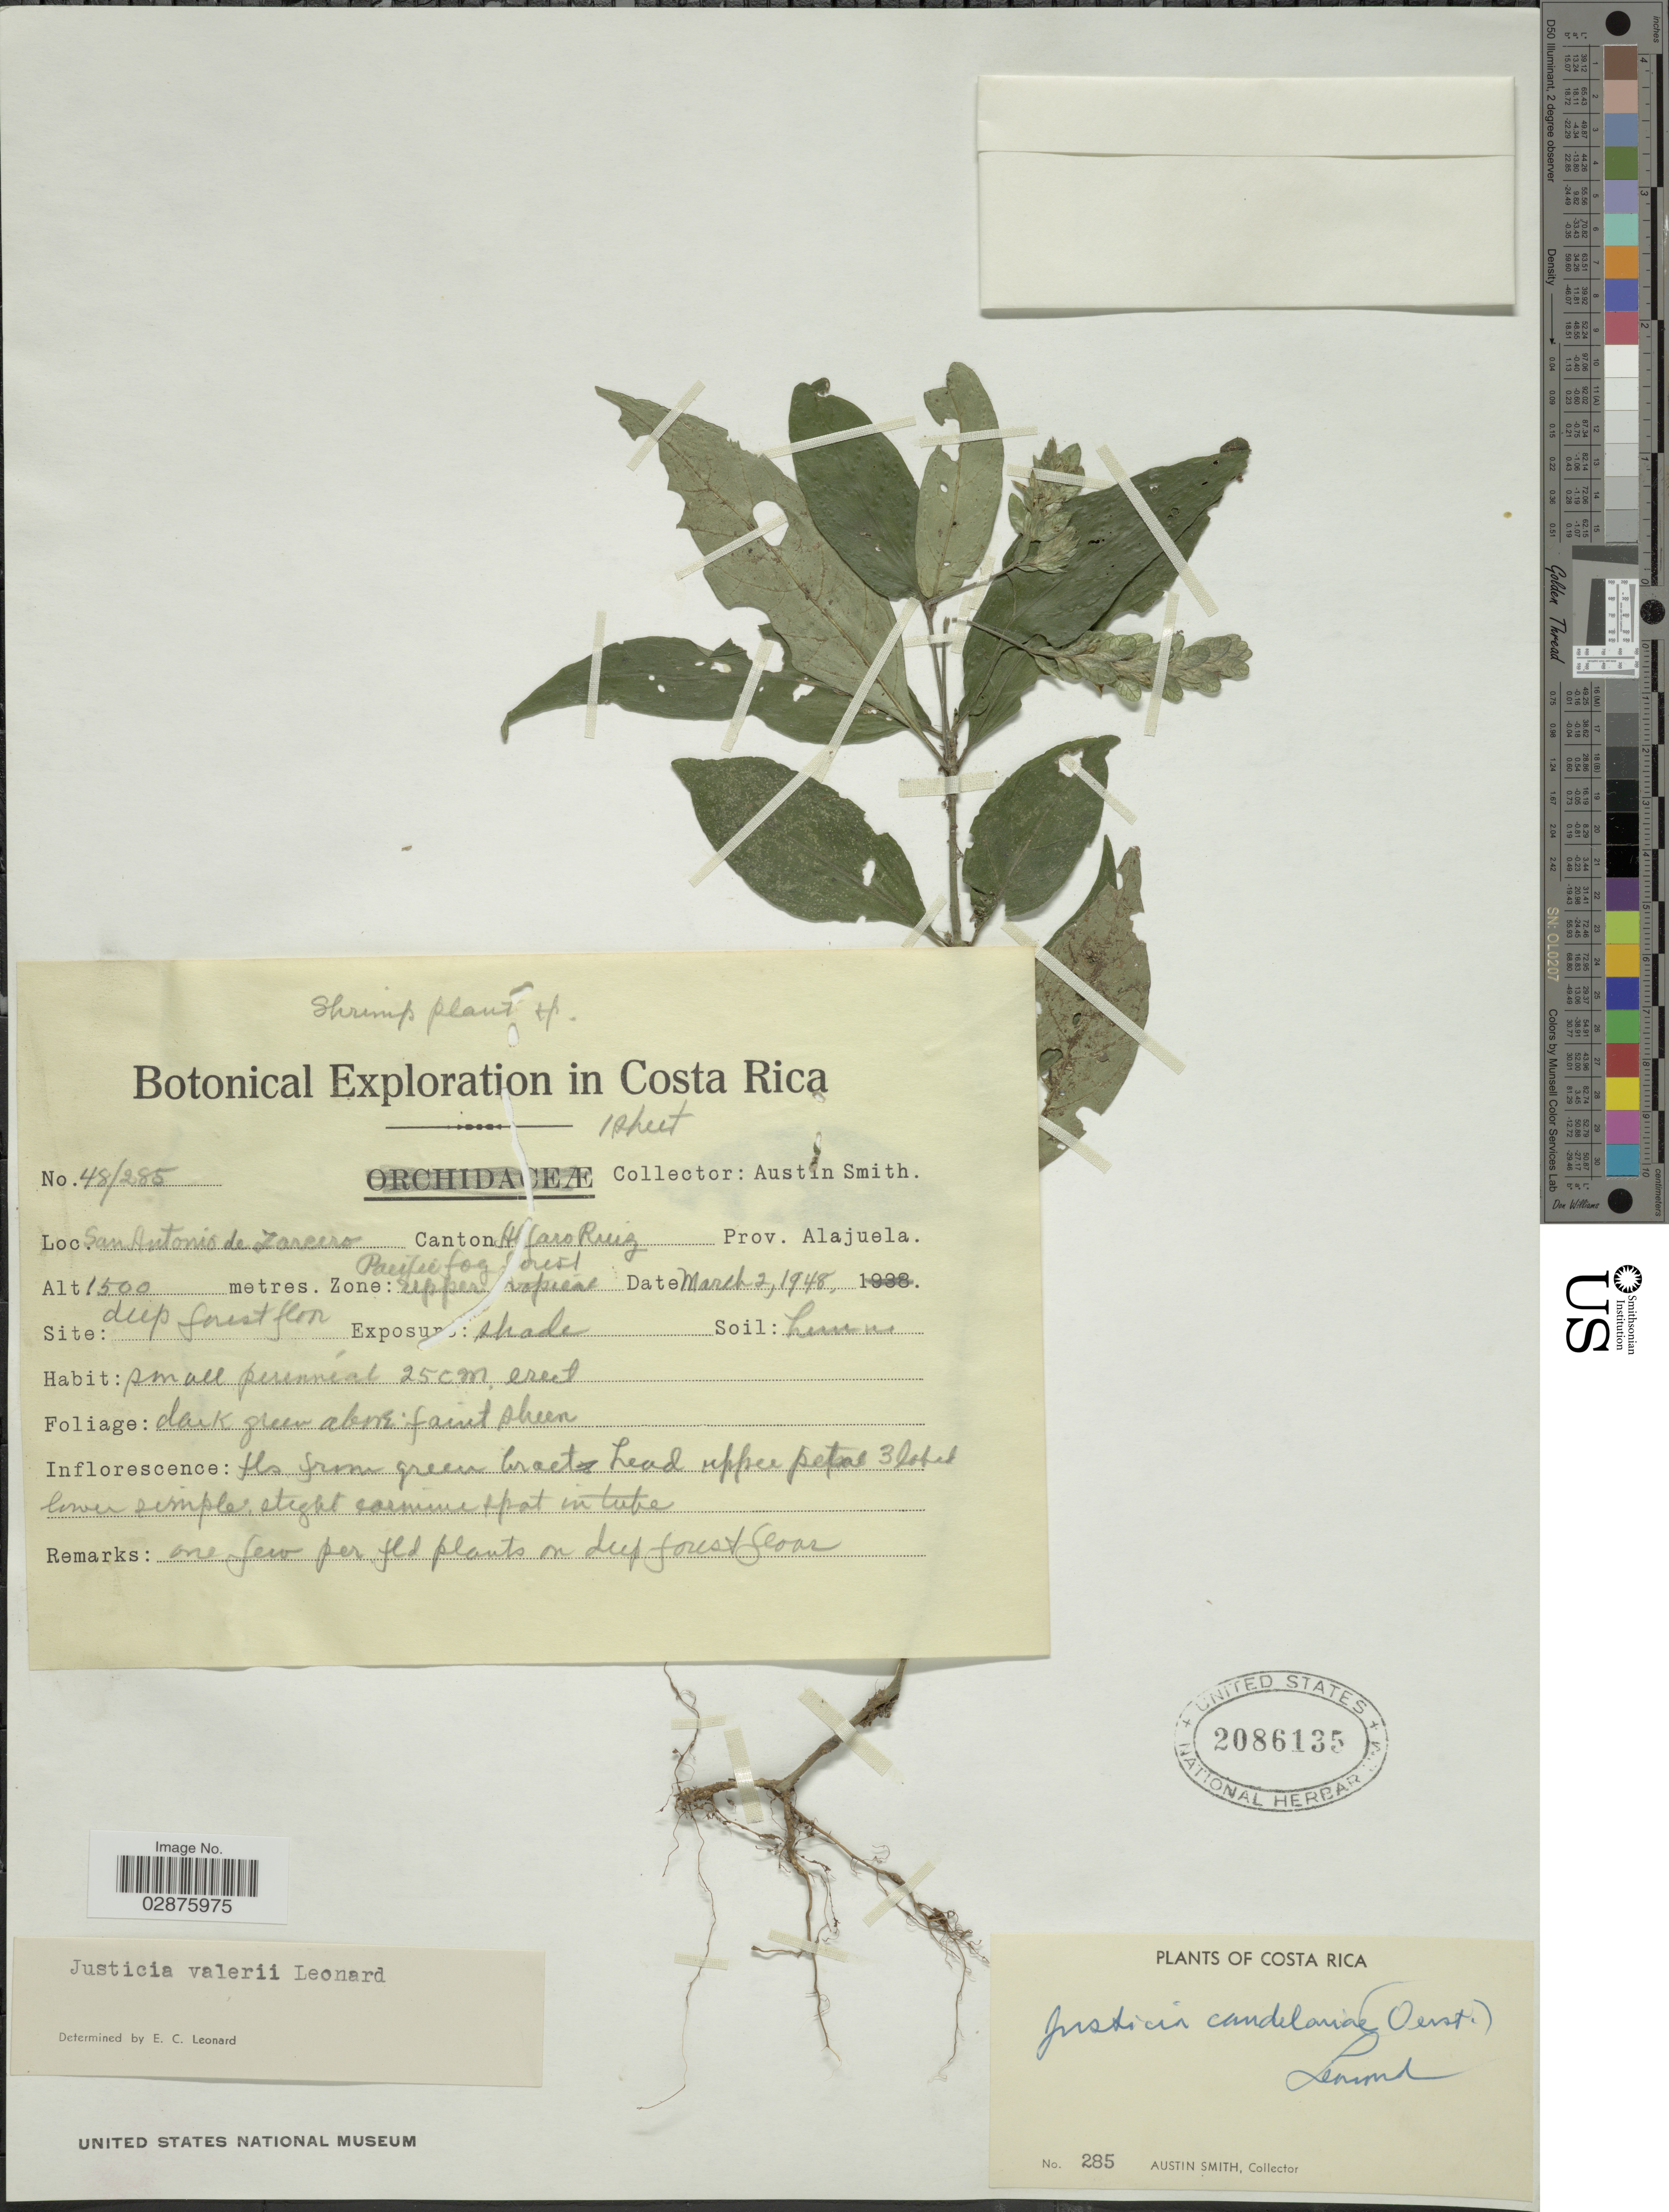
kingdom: Plantae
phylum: Tracheophyta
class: Magnoliopsida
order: Lamiales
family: Acanthaceae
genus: Justicia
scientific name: Justicia candelariae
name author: (Oerst.) Leonard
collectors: Aust P. Smith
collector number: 285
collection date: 1948-03-02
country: Costa Rica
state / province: Alajuela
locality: San Antonio de Zarcero, Canton Alfaro Ruiz, Prov. Alajuela.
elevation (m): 1500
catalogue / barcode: US 2086135